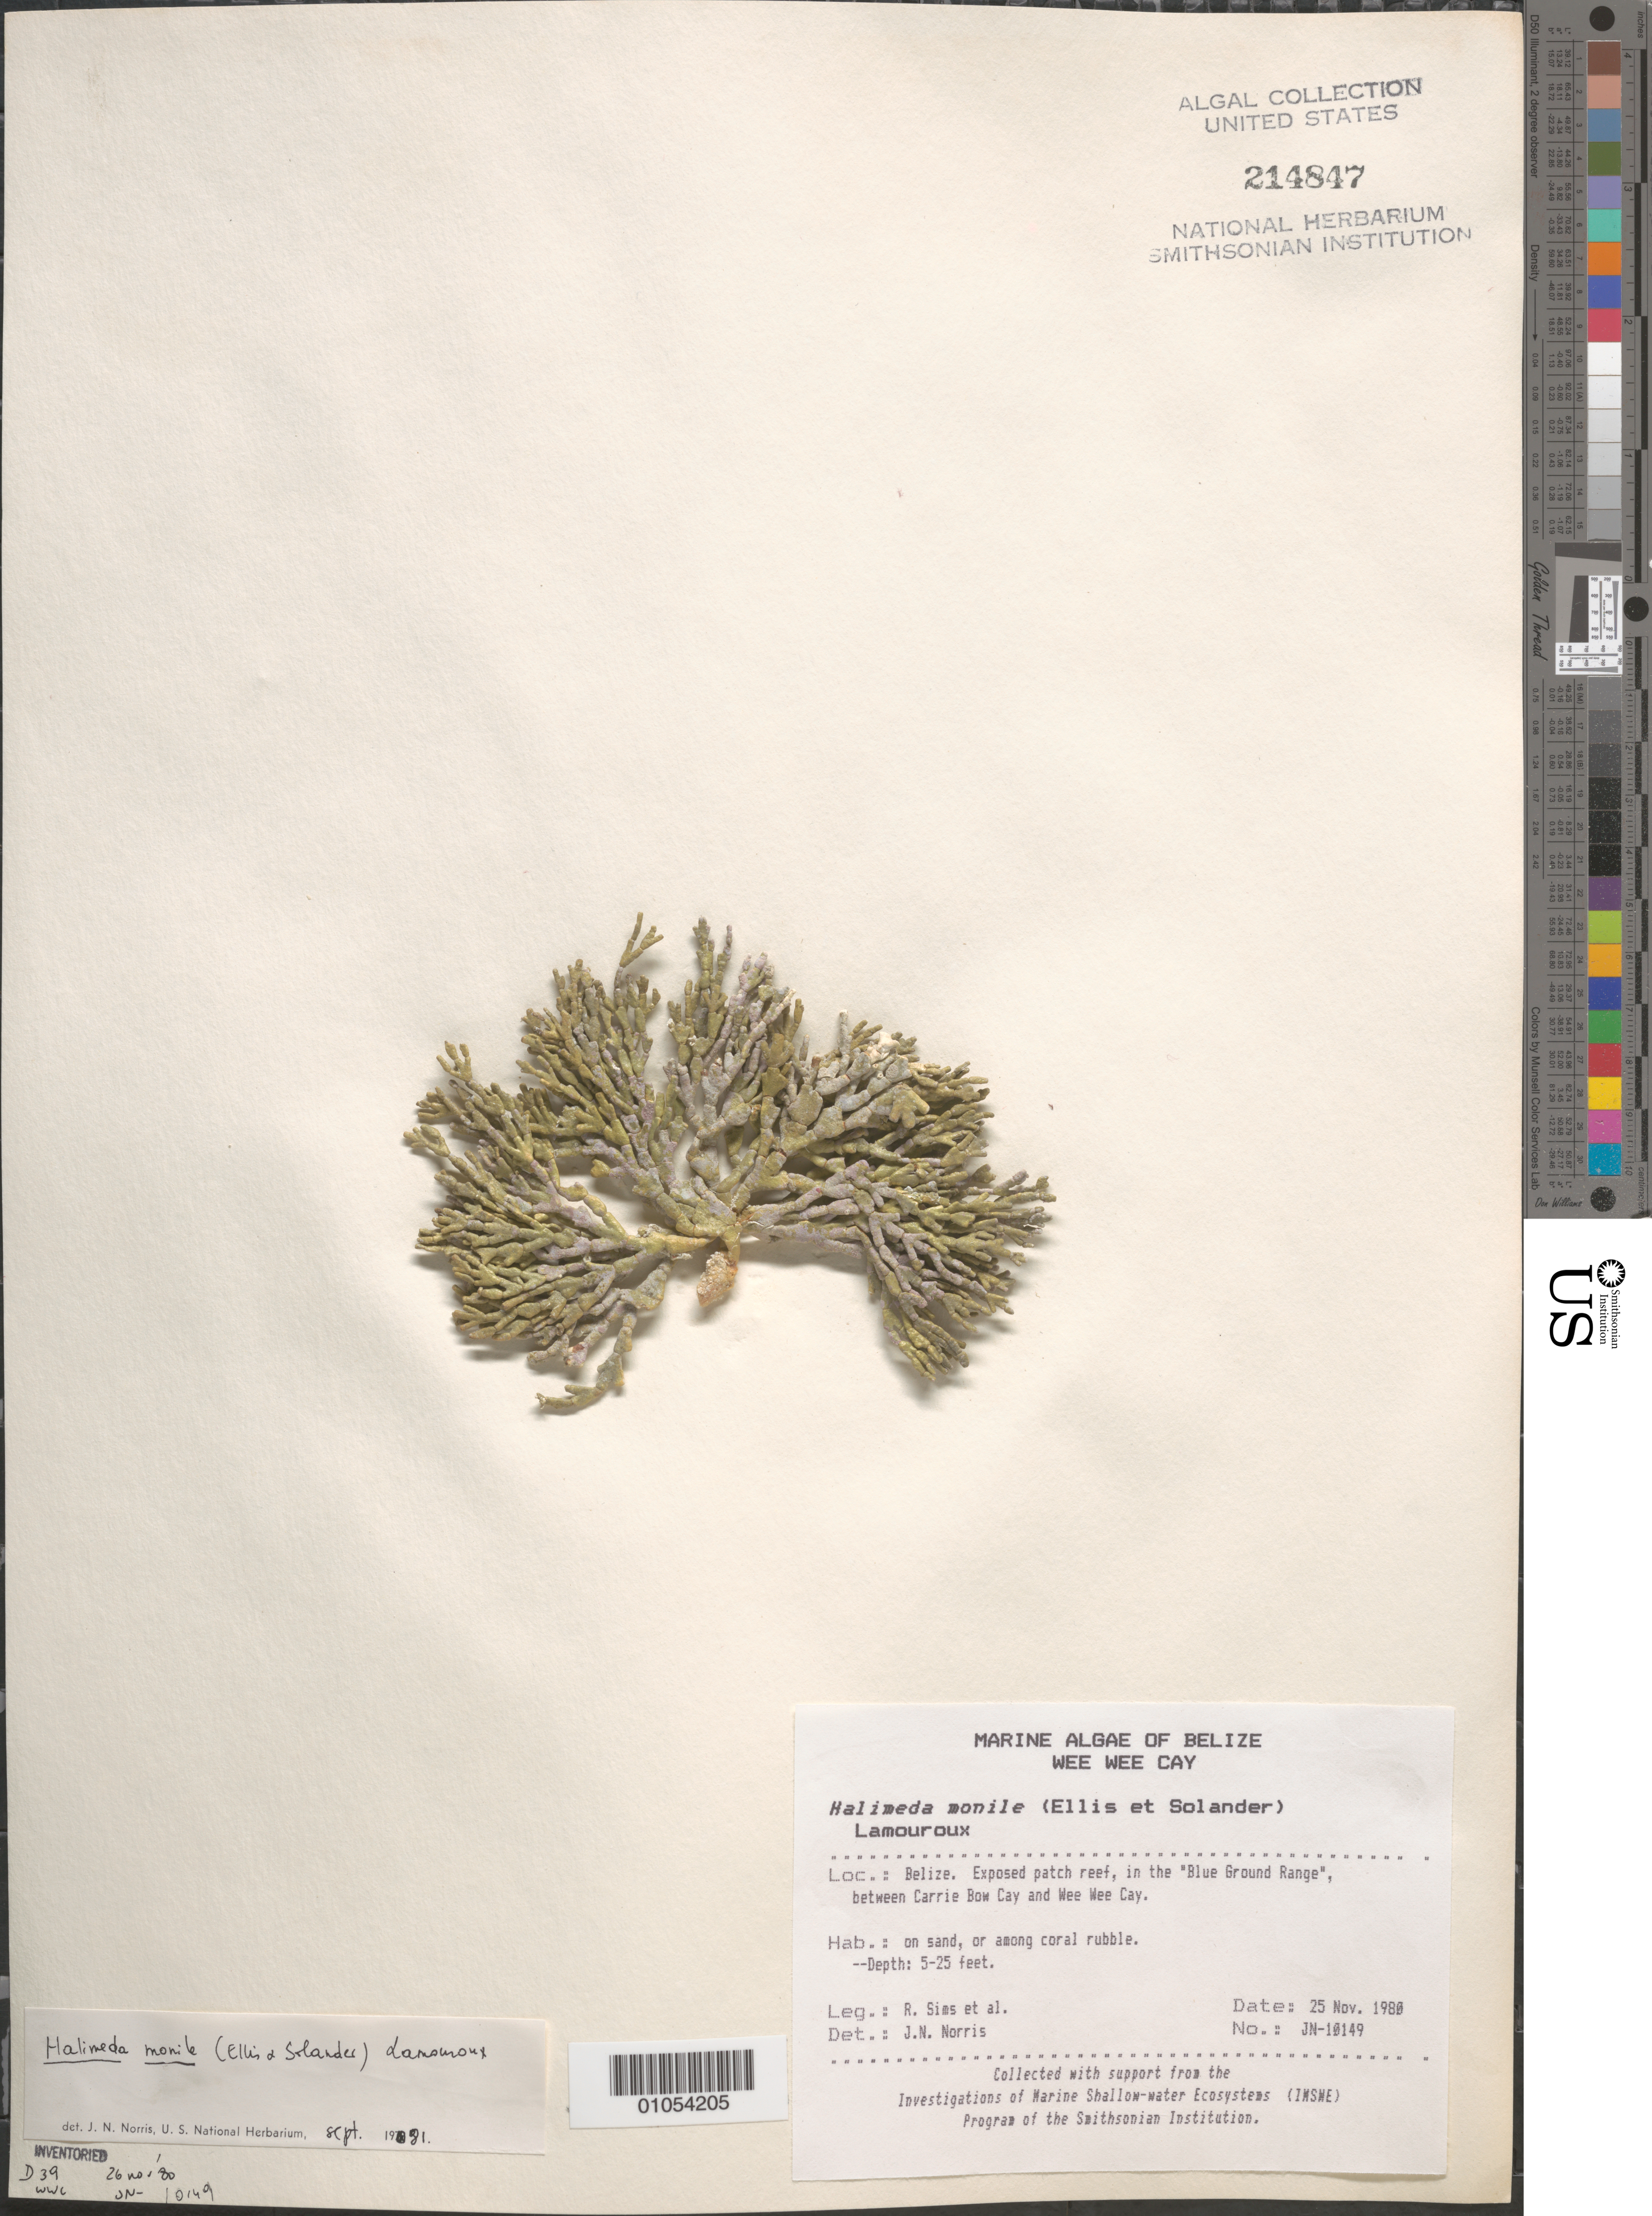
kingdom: Plantae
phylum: Chlorophyta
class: Ulvophyceae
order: Bryopsidales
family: Halimedaceae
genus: Halimeda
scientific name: Halimeda monile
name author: (J. Ellis & Sol.) J.V.Lamouroux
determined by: Norris, James N.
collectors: R. H. Sims, P. R. Taylor, M. M. Littler & K. E. Bucher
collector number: JN-10149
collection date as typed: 25 Nov 1980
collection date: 1980-11-25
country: Belize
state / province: Stann Creek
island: Wee Wee Cay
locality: Blue Ground Range between Carrie Bow Cay and Wee Wee Cay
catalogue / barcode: US 214847